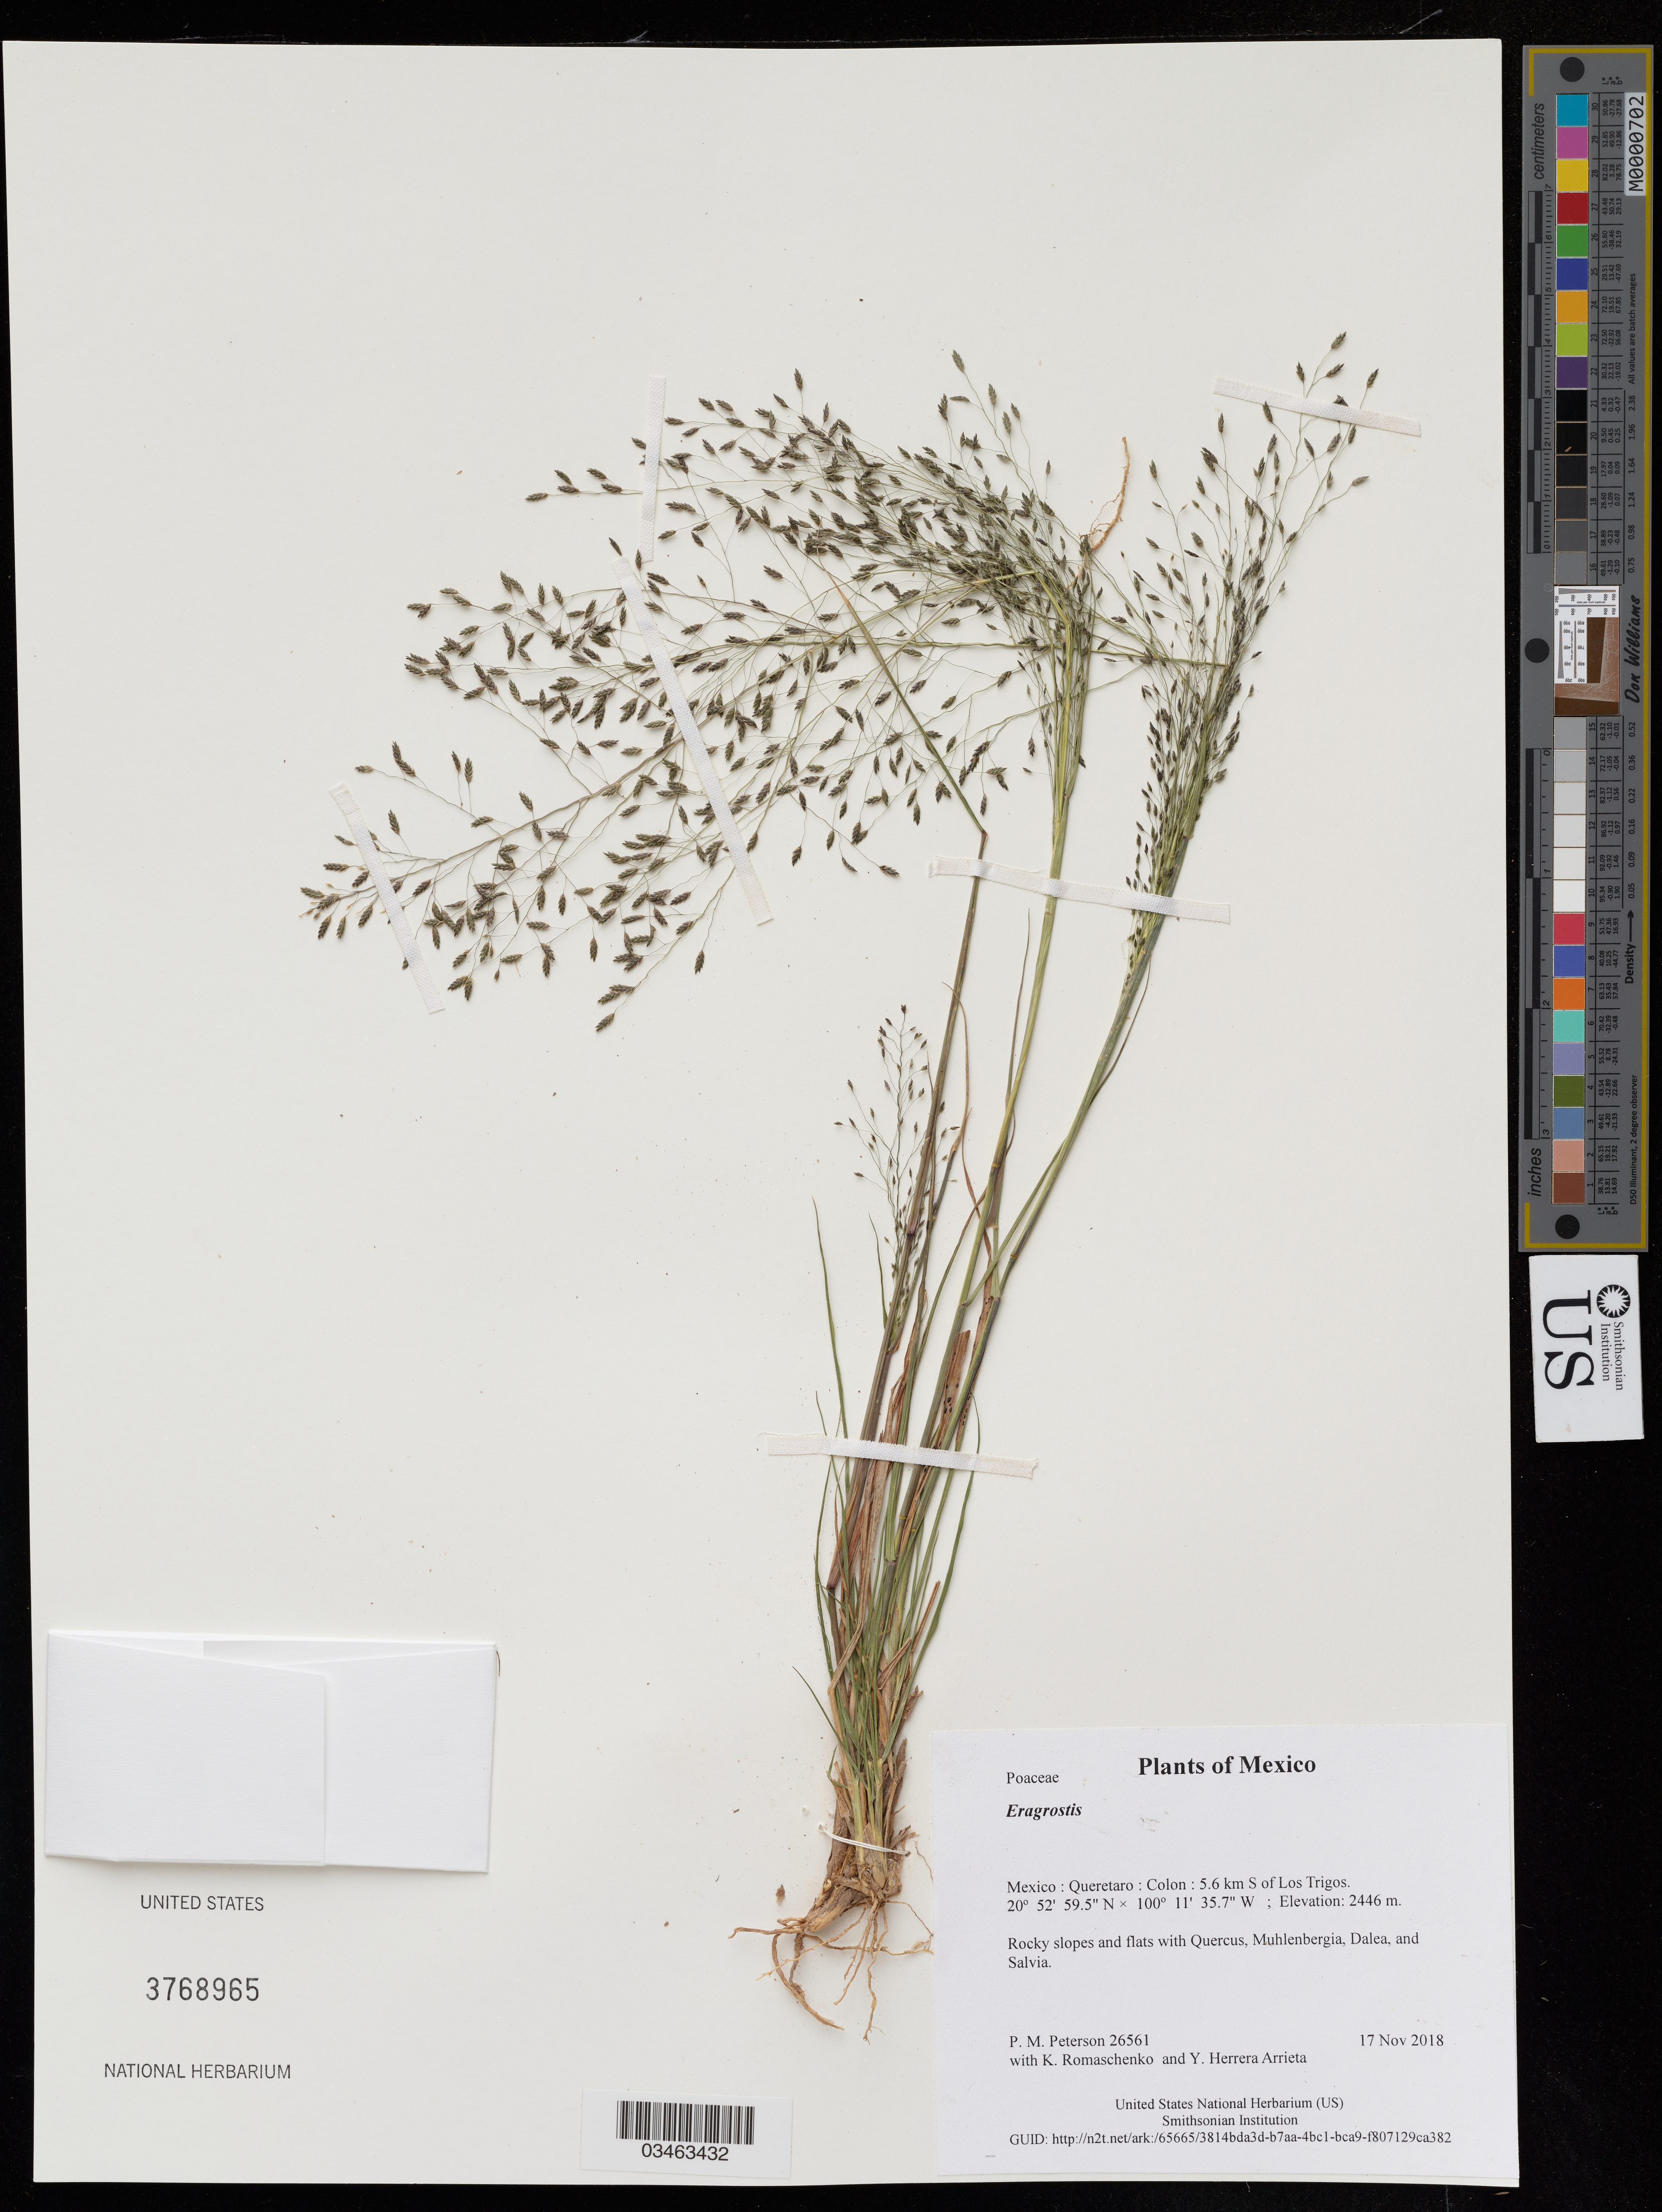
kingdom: Plantae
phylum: Tracheophyta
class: Liliopsida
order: Poales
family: Poaceae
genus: Eragrostis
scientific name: Eragrostis sp.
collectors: P. M. Peterson, K. Romaschenko & Y. Herrera Arrieta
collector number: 26561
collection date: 2018-11-17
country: Mexico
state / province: Queretaro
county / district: Colon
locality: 5.6 km S of Los Trigos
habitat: Rocky slopes and flats with Quercus, Muhlenbergia, Dalea, and Salvia.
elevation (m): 2446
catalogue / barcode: US 3768965